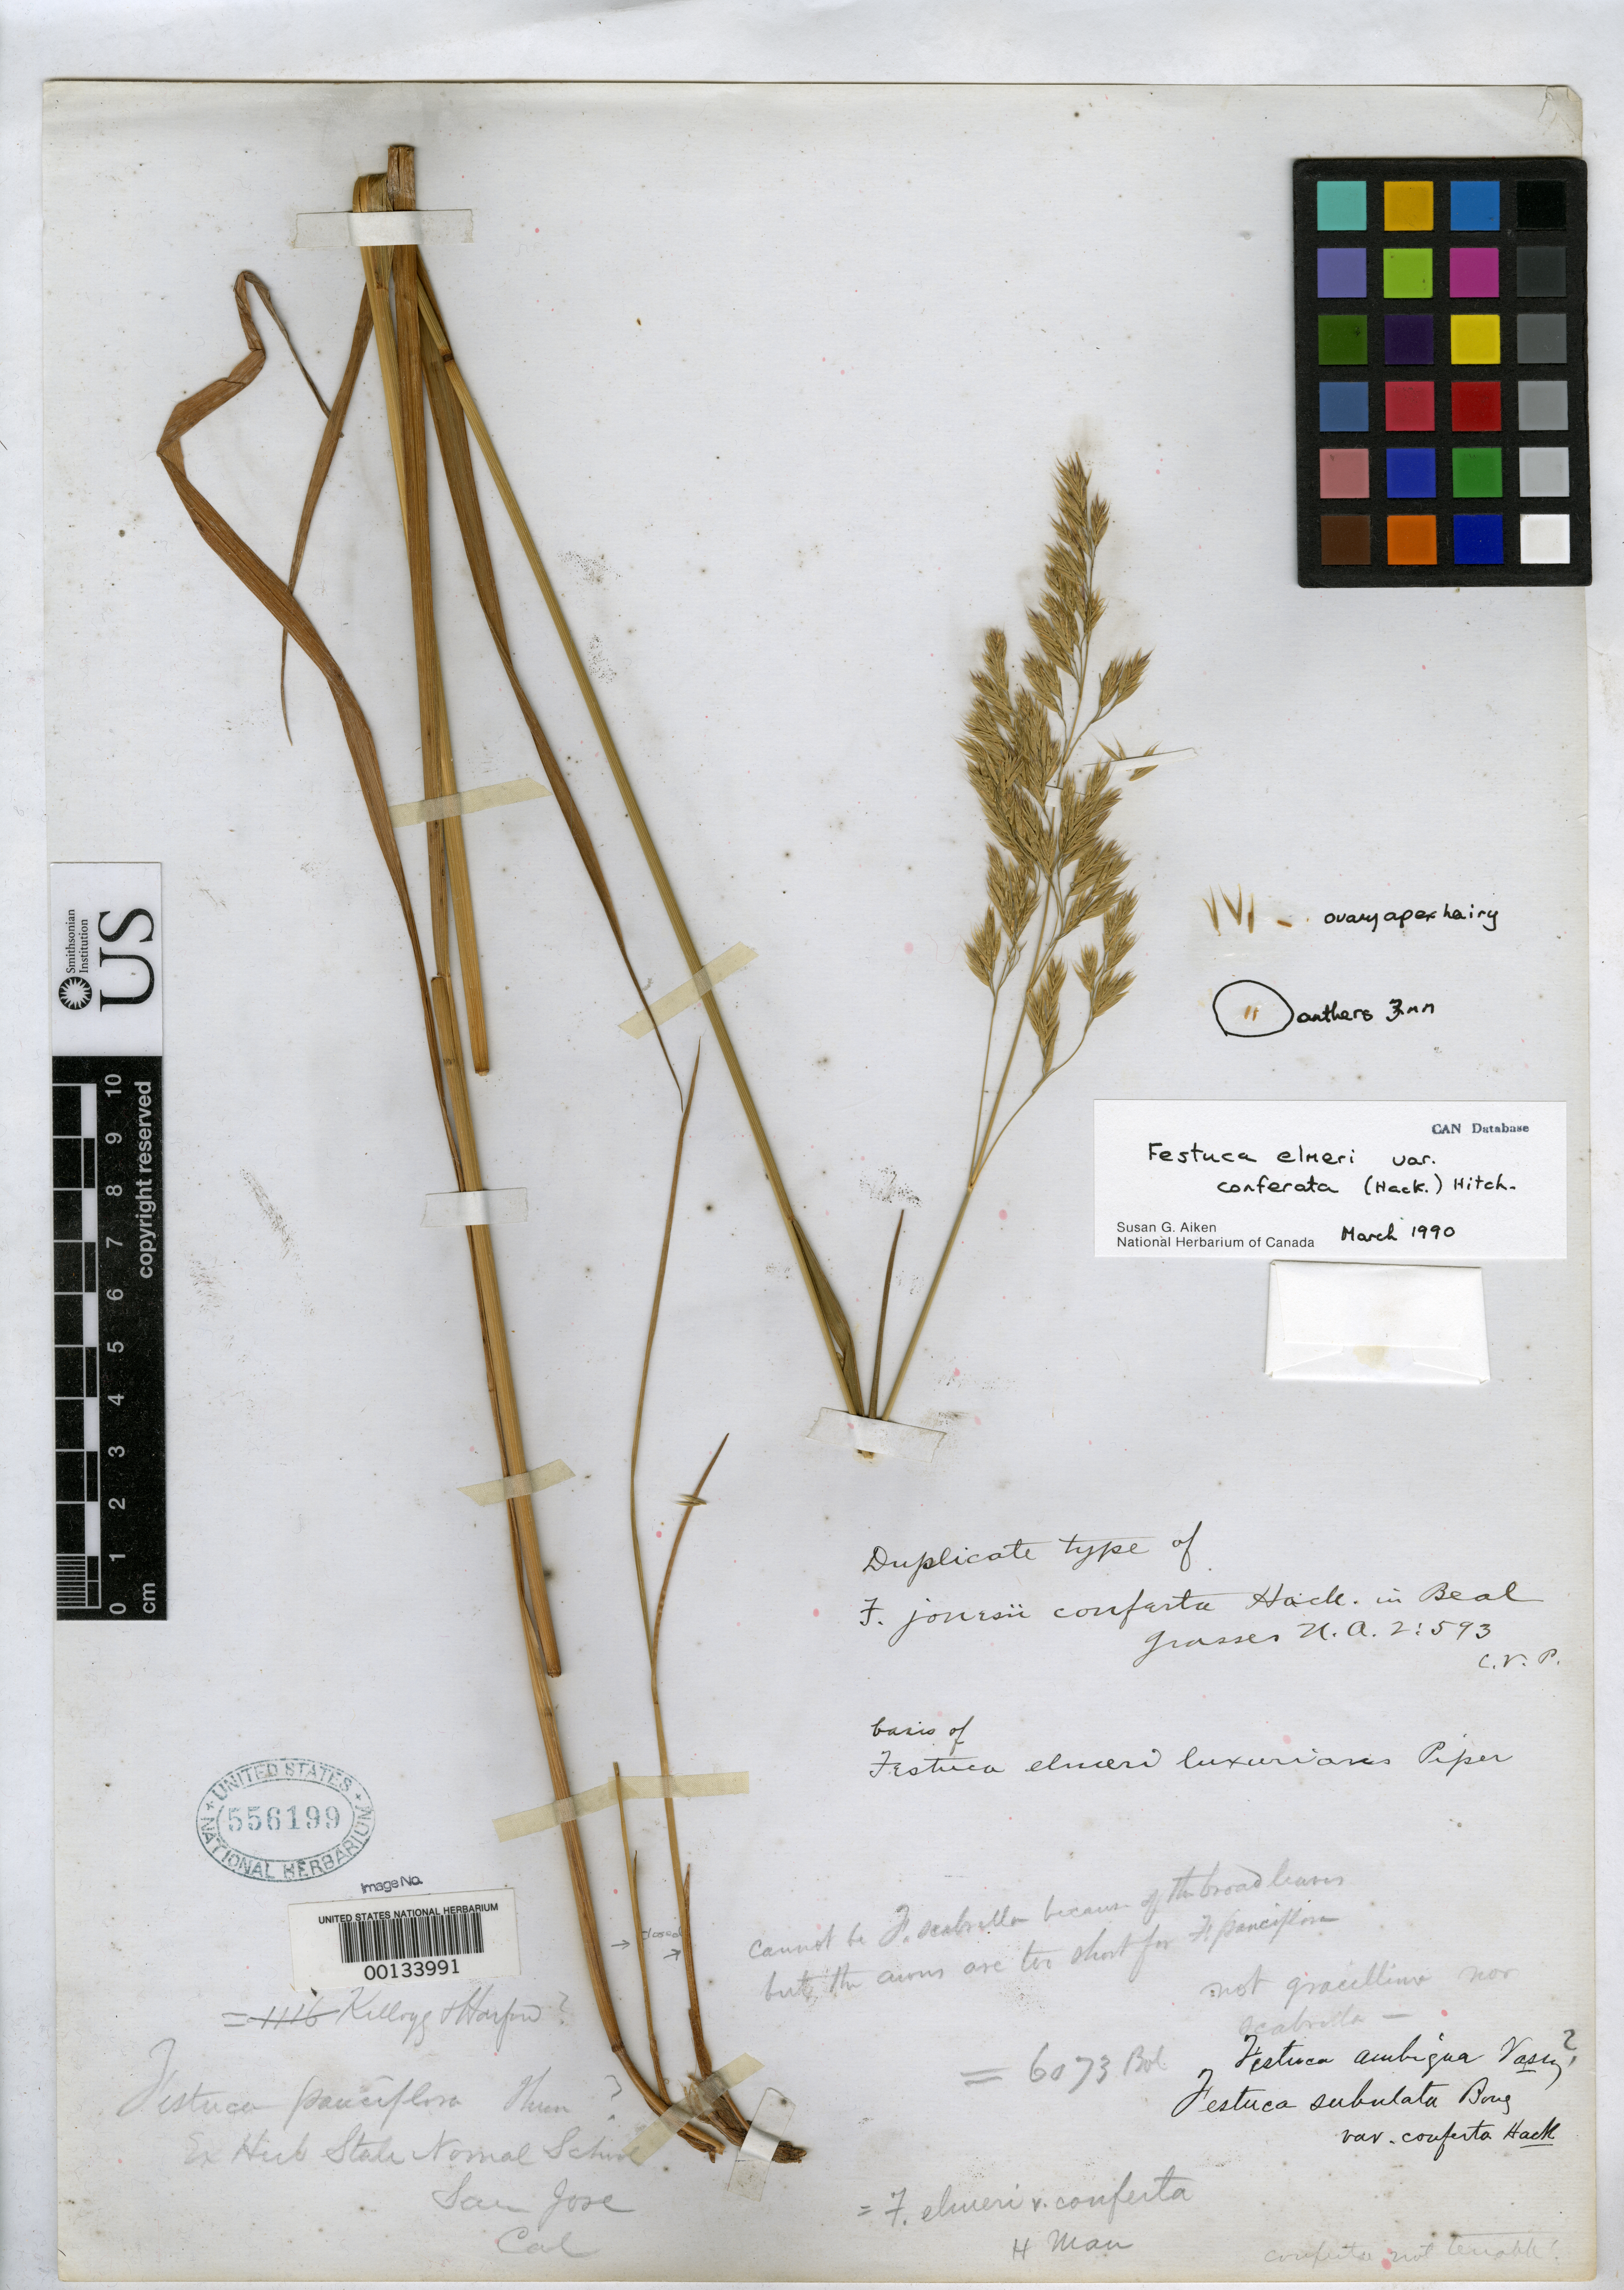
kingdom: Plantae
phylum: Tracheophyta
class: Liliopsida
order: Poales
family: Poaceae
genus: Festuca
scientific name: Festuca jonesii var. conferta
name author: Hack. ex W.J. Beal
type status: Lectotype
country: United States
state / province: California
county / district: Santa Clara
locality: Usda State Normal School at San Jose.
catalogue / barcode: US 556199